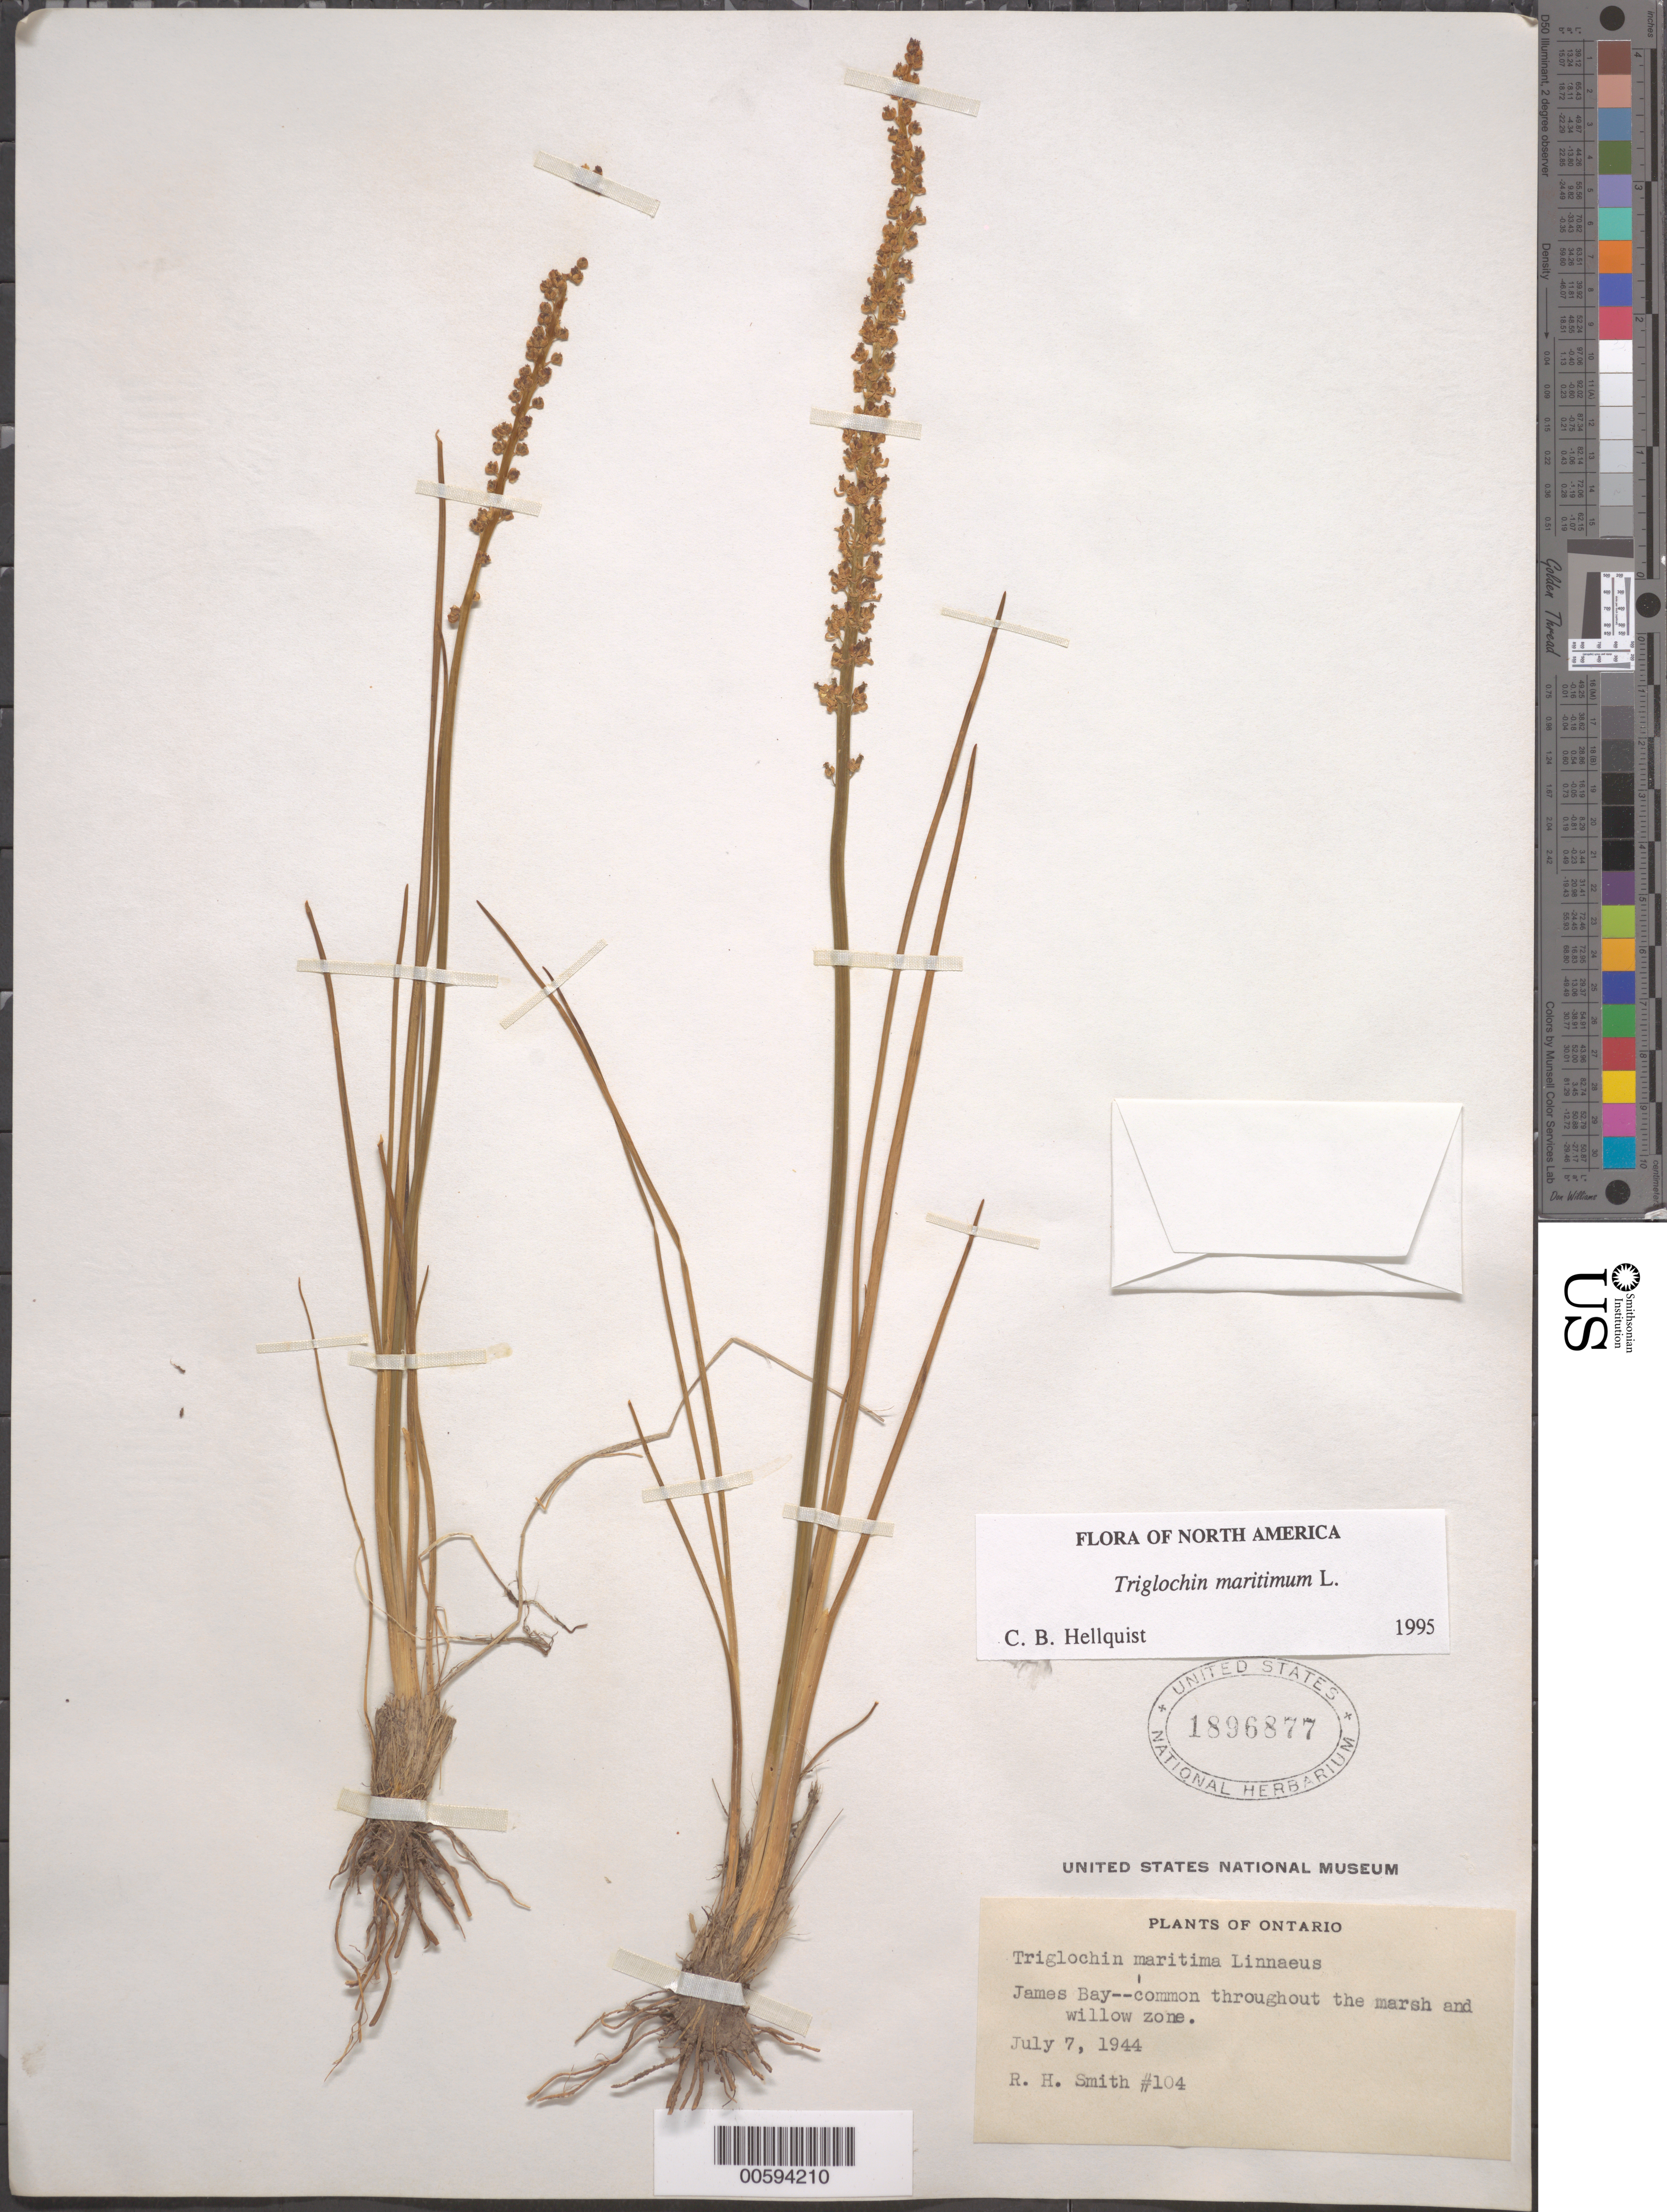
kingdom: Plantae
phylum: Tracheophyta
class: Liliopsida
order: Alismatales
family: Juncaginaceae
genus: Triglochin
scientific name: Triglochin maritima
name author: L.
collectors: R. H. Smith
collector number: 104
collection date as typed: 07 Jul 1944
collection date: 1944-07-07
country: Canada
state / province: Ontario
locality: James Bay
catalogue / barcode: US 1896877